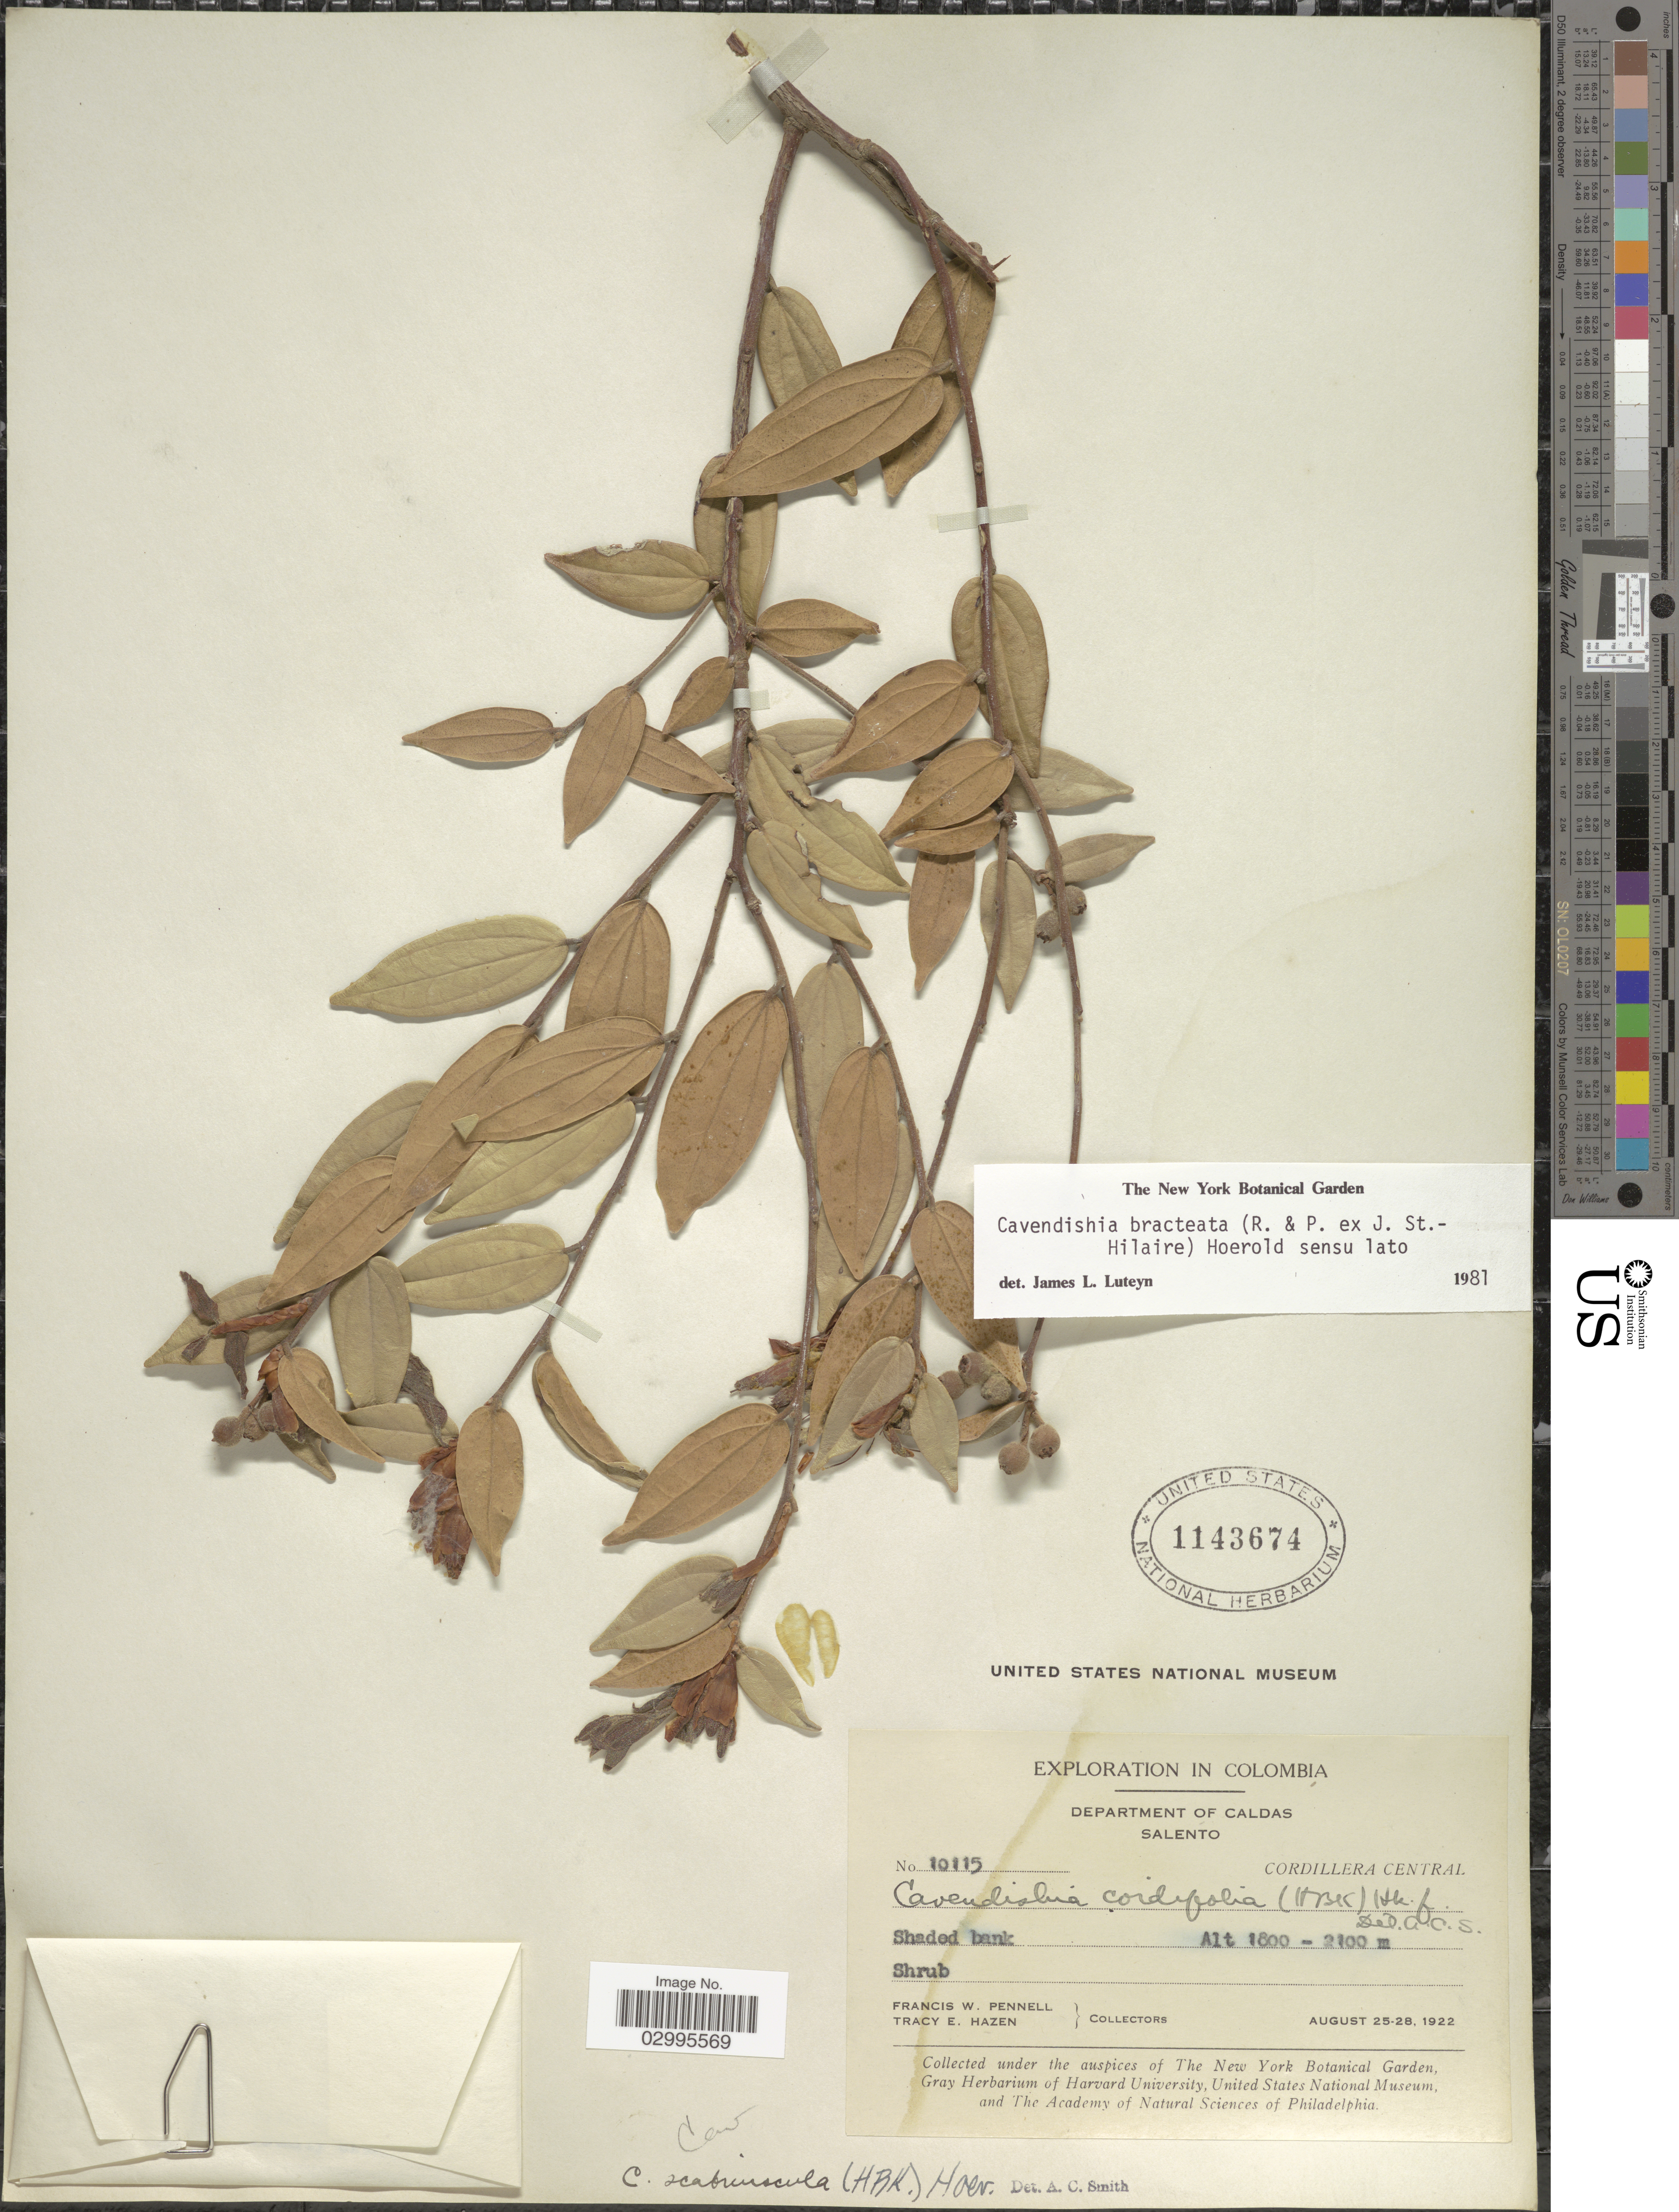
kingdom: Plantae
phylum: Tracheophyta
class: Magnoliopsida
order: Ericales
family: Ericaceae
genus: Cavendishia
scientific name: Cavendishia bracteata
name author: (Ruiz & Pav. ex J. St.-Hil.) Hoerold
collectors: E. P. Killip & T. E. Hazen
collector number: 10115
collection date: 1922-08-25/1922-08-28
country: Colombia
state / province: Caldas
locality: Department of Caldas Salento. Cordillera Central. Shaded bank.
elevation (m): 1800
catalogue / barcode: US 1143674